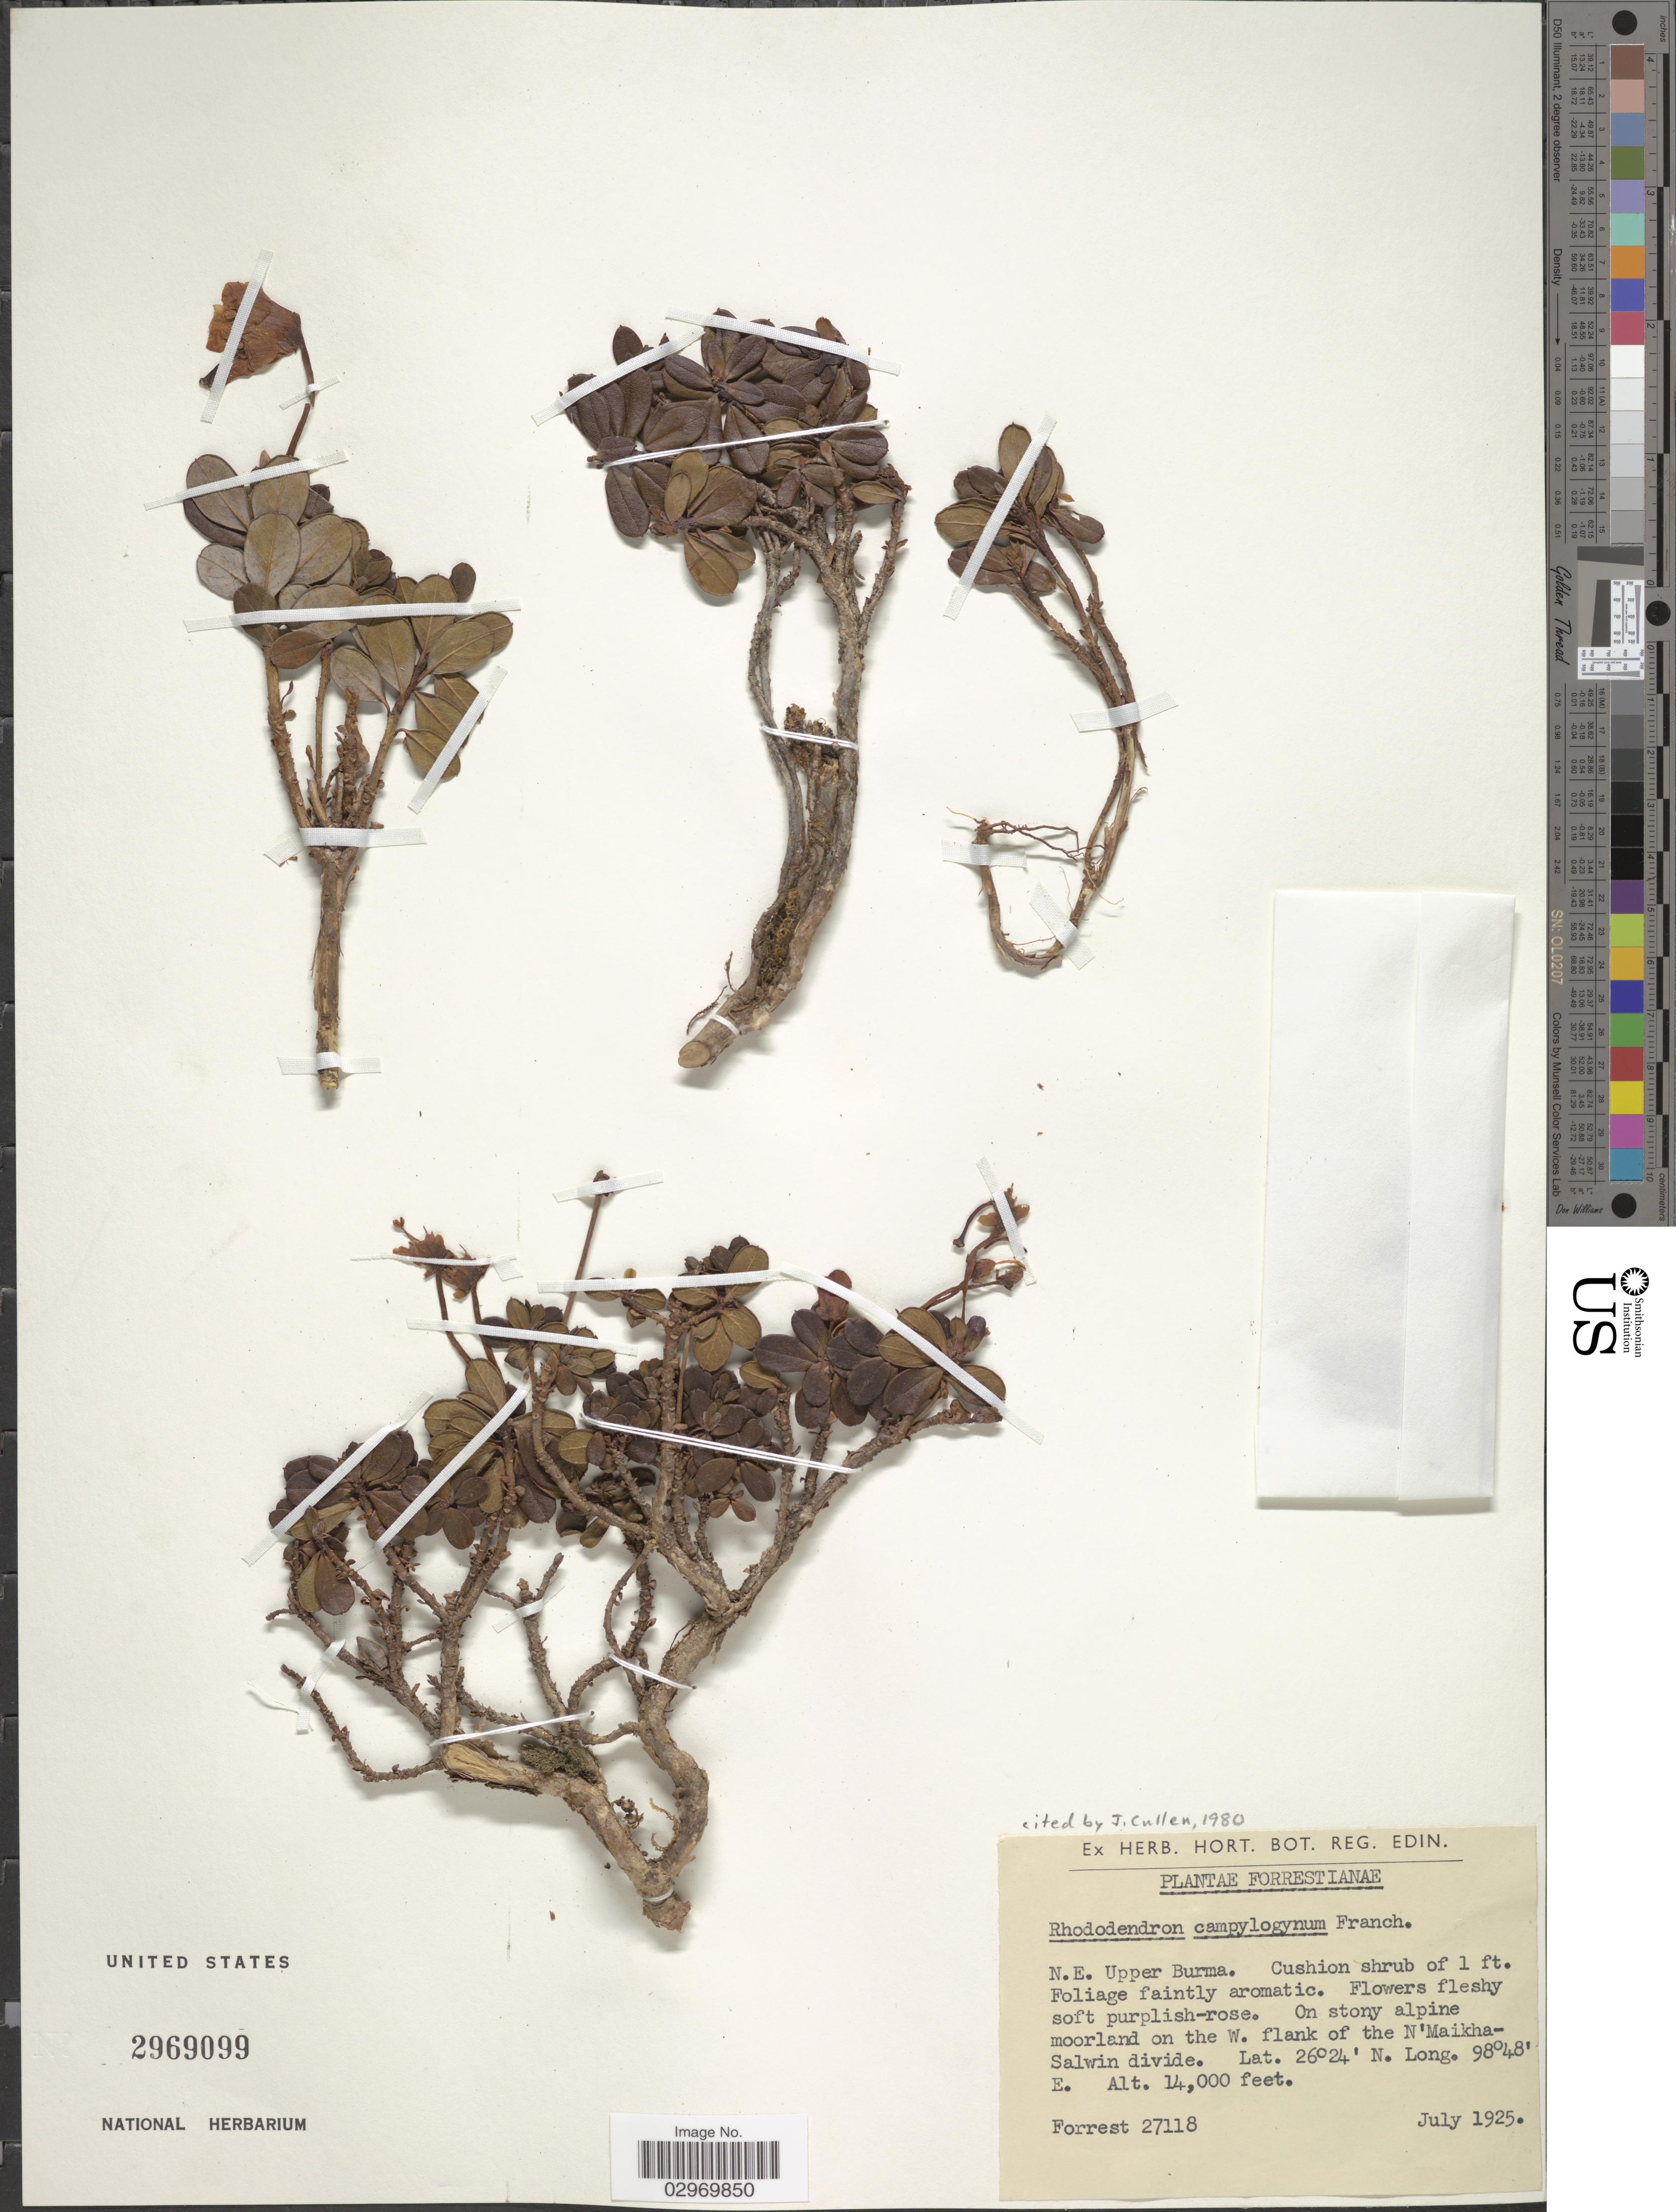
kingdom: Plantae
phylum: Tracheophyta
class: Magnoliopsida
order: Ericales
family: Ericaceae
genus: Rhododendron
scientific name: Rhododendron campylogynum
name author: Franch.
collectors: -. Forrest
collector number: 27118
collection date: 1925-07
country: Myanmar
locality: N.E. upper Burma, On stony alpine moorland on the W. flank of the N'Maikha-Salwin divide.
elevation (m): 4267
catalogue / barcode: US 2969099